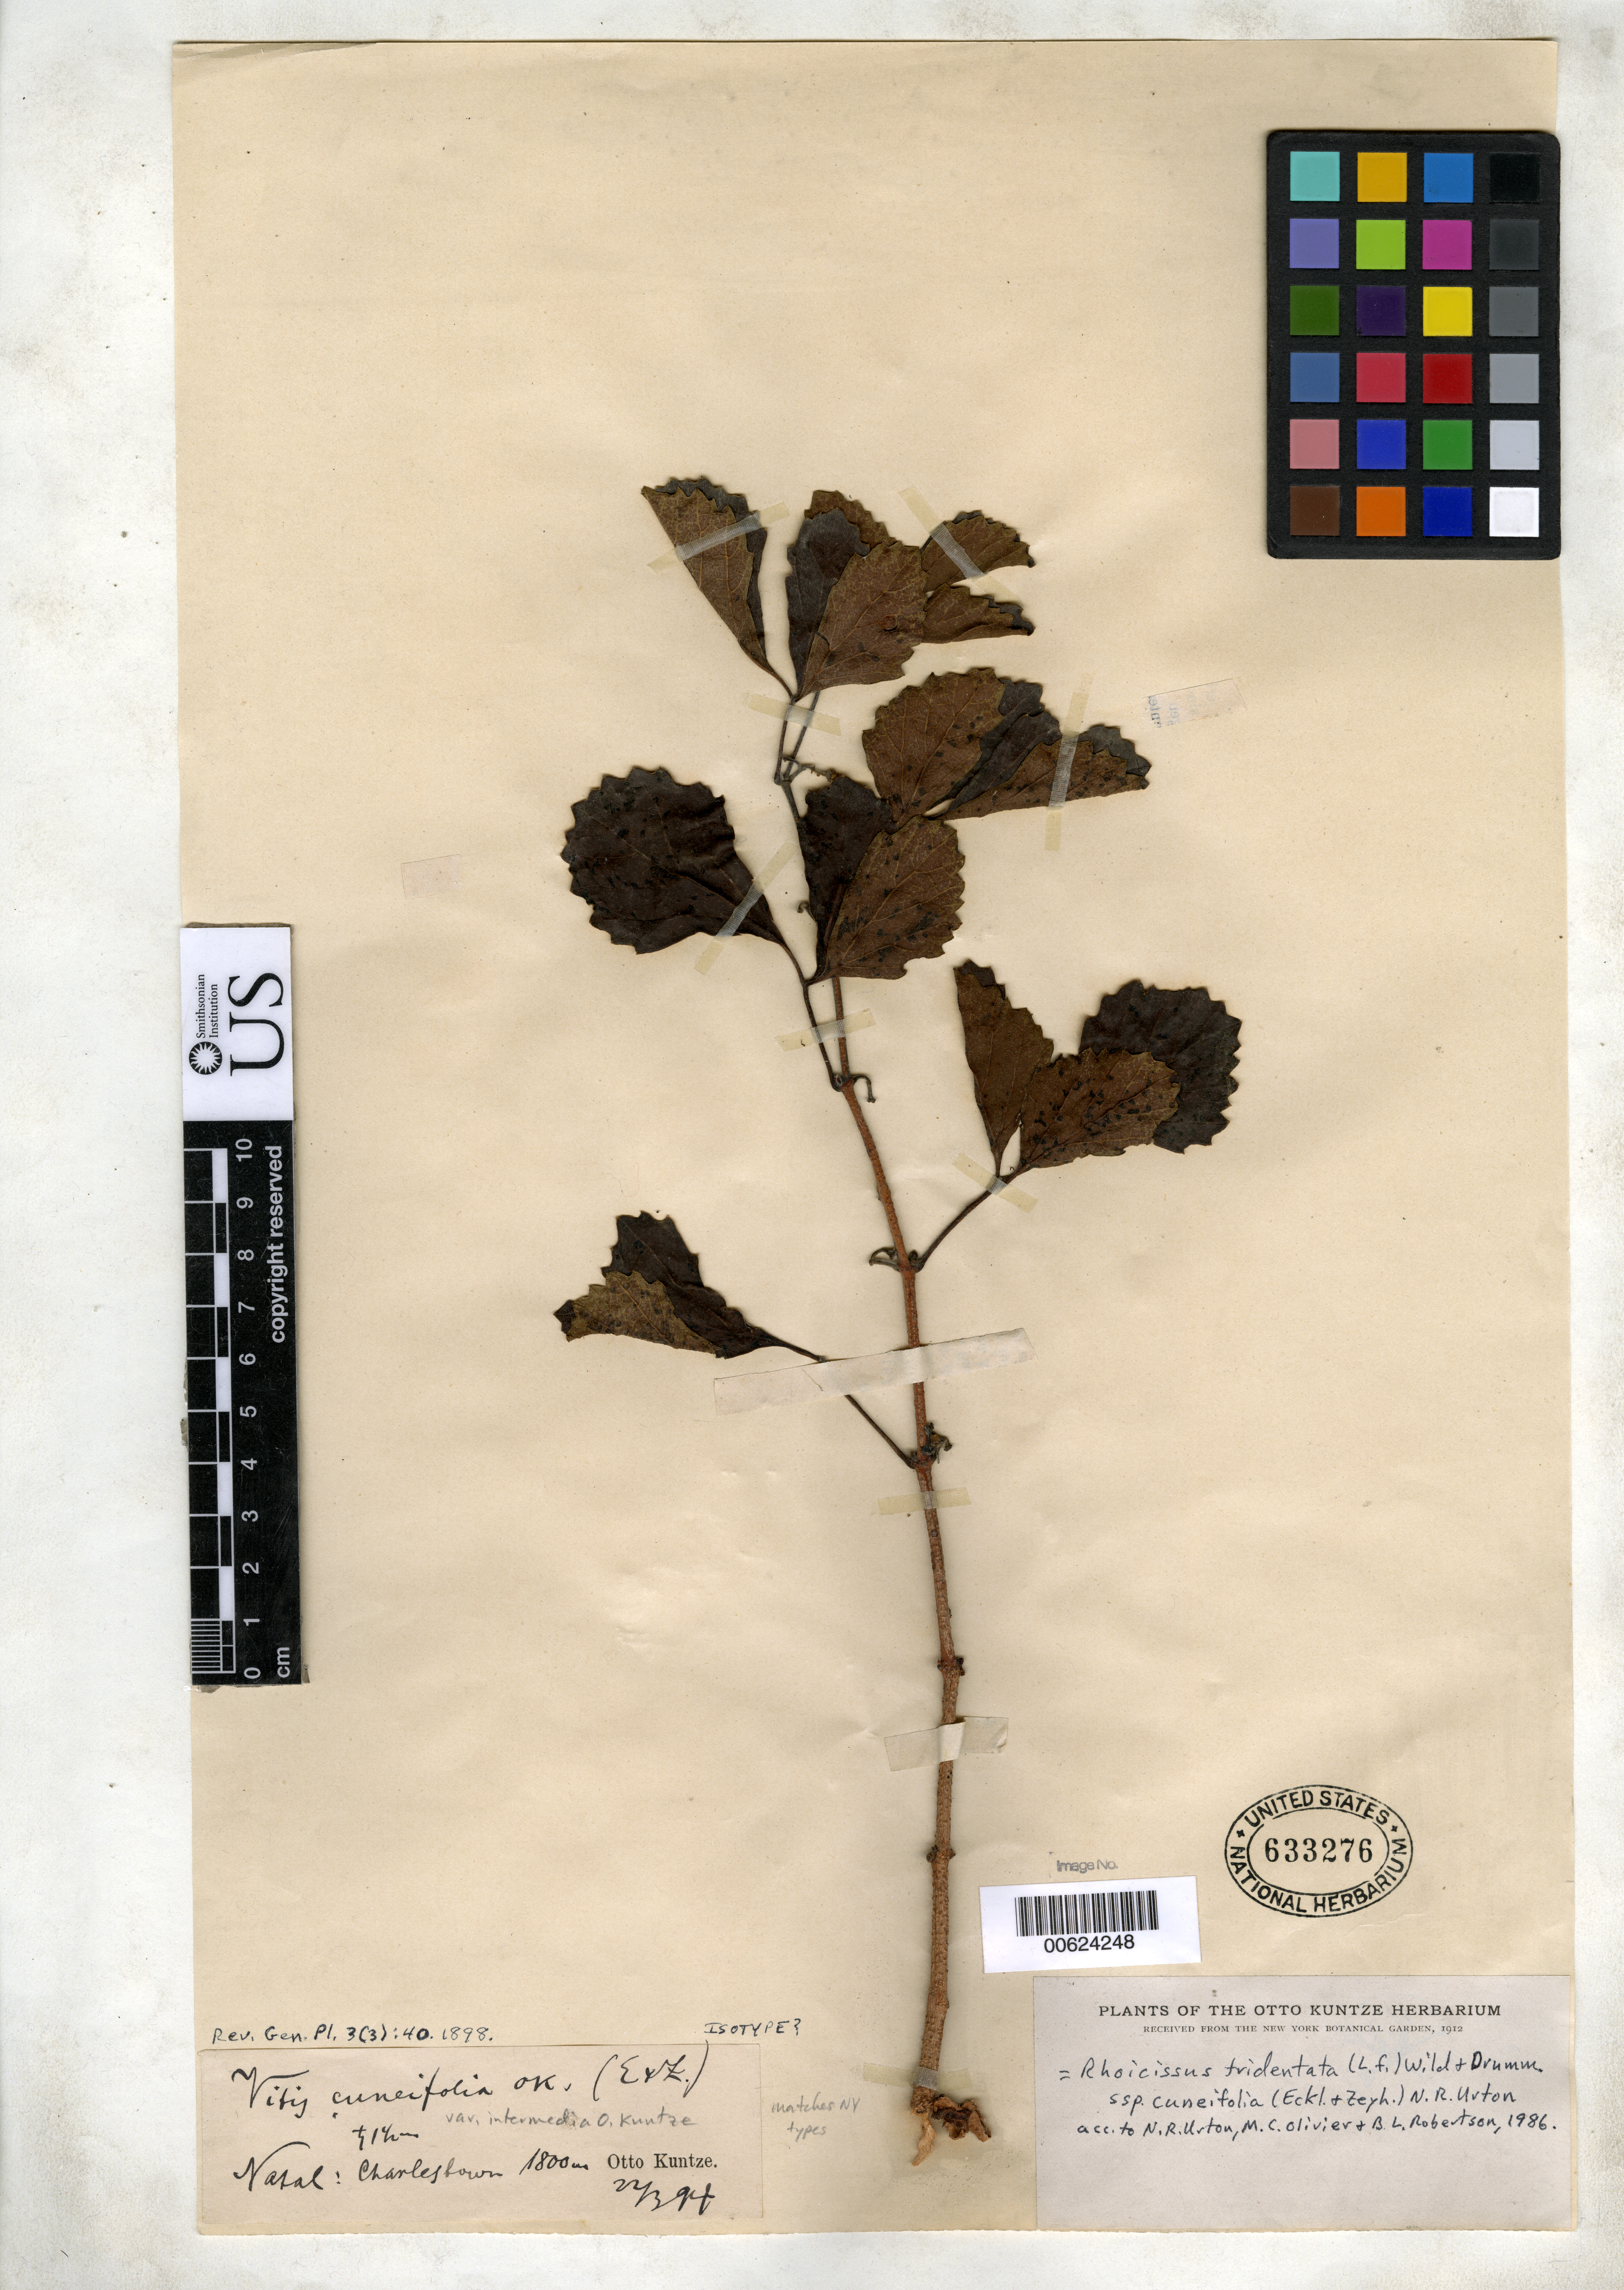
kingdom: Plantae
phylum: Tracheophyta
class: Magnoliopsida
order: Vitales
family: Vitaceae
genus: Vitis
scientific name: Vitis cuneifolia var. intermedia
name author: Kuntze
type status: Possible Isotype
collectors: C.E.O. Kuntze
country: South Africa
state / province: KwaZulu-Natal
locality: Charlestown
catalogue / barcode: US 633276